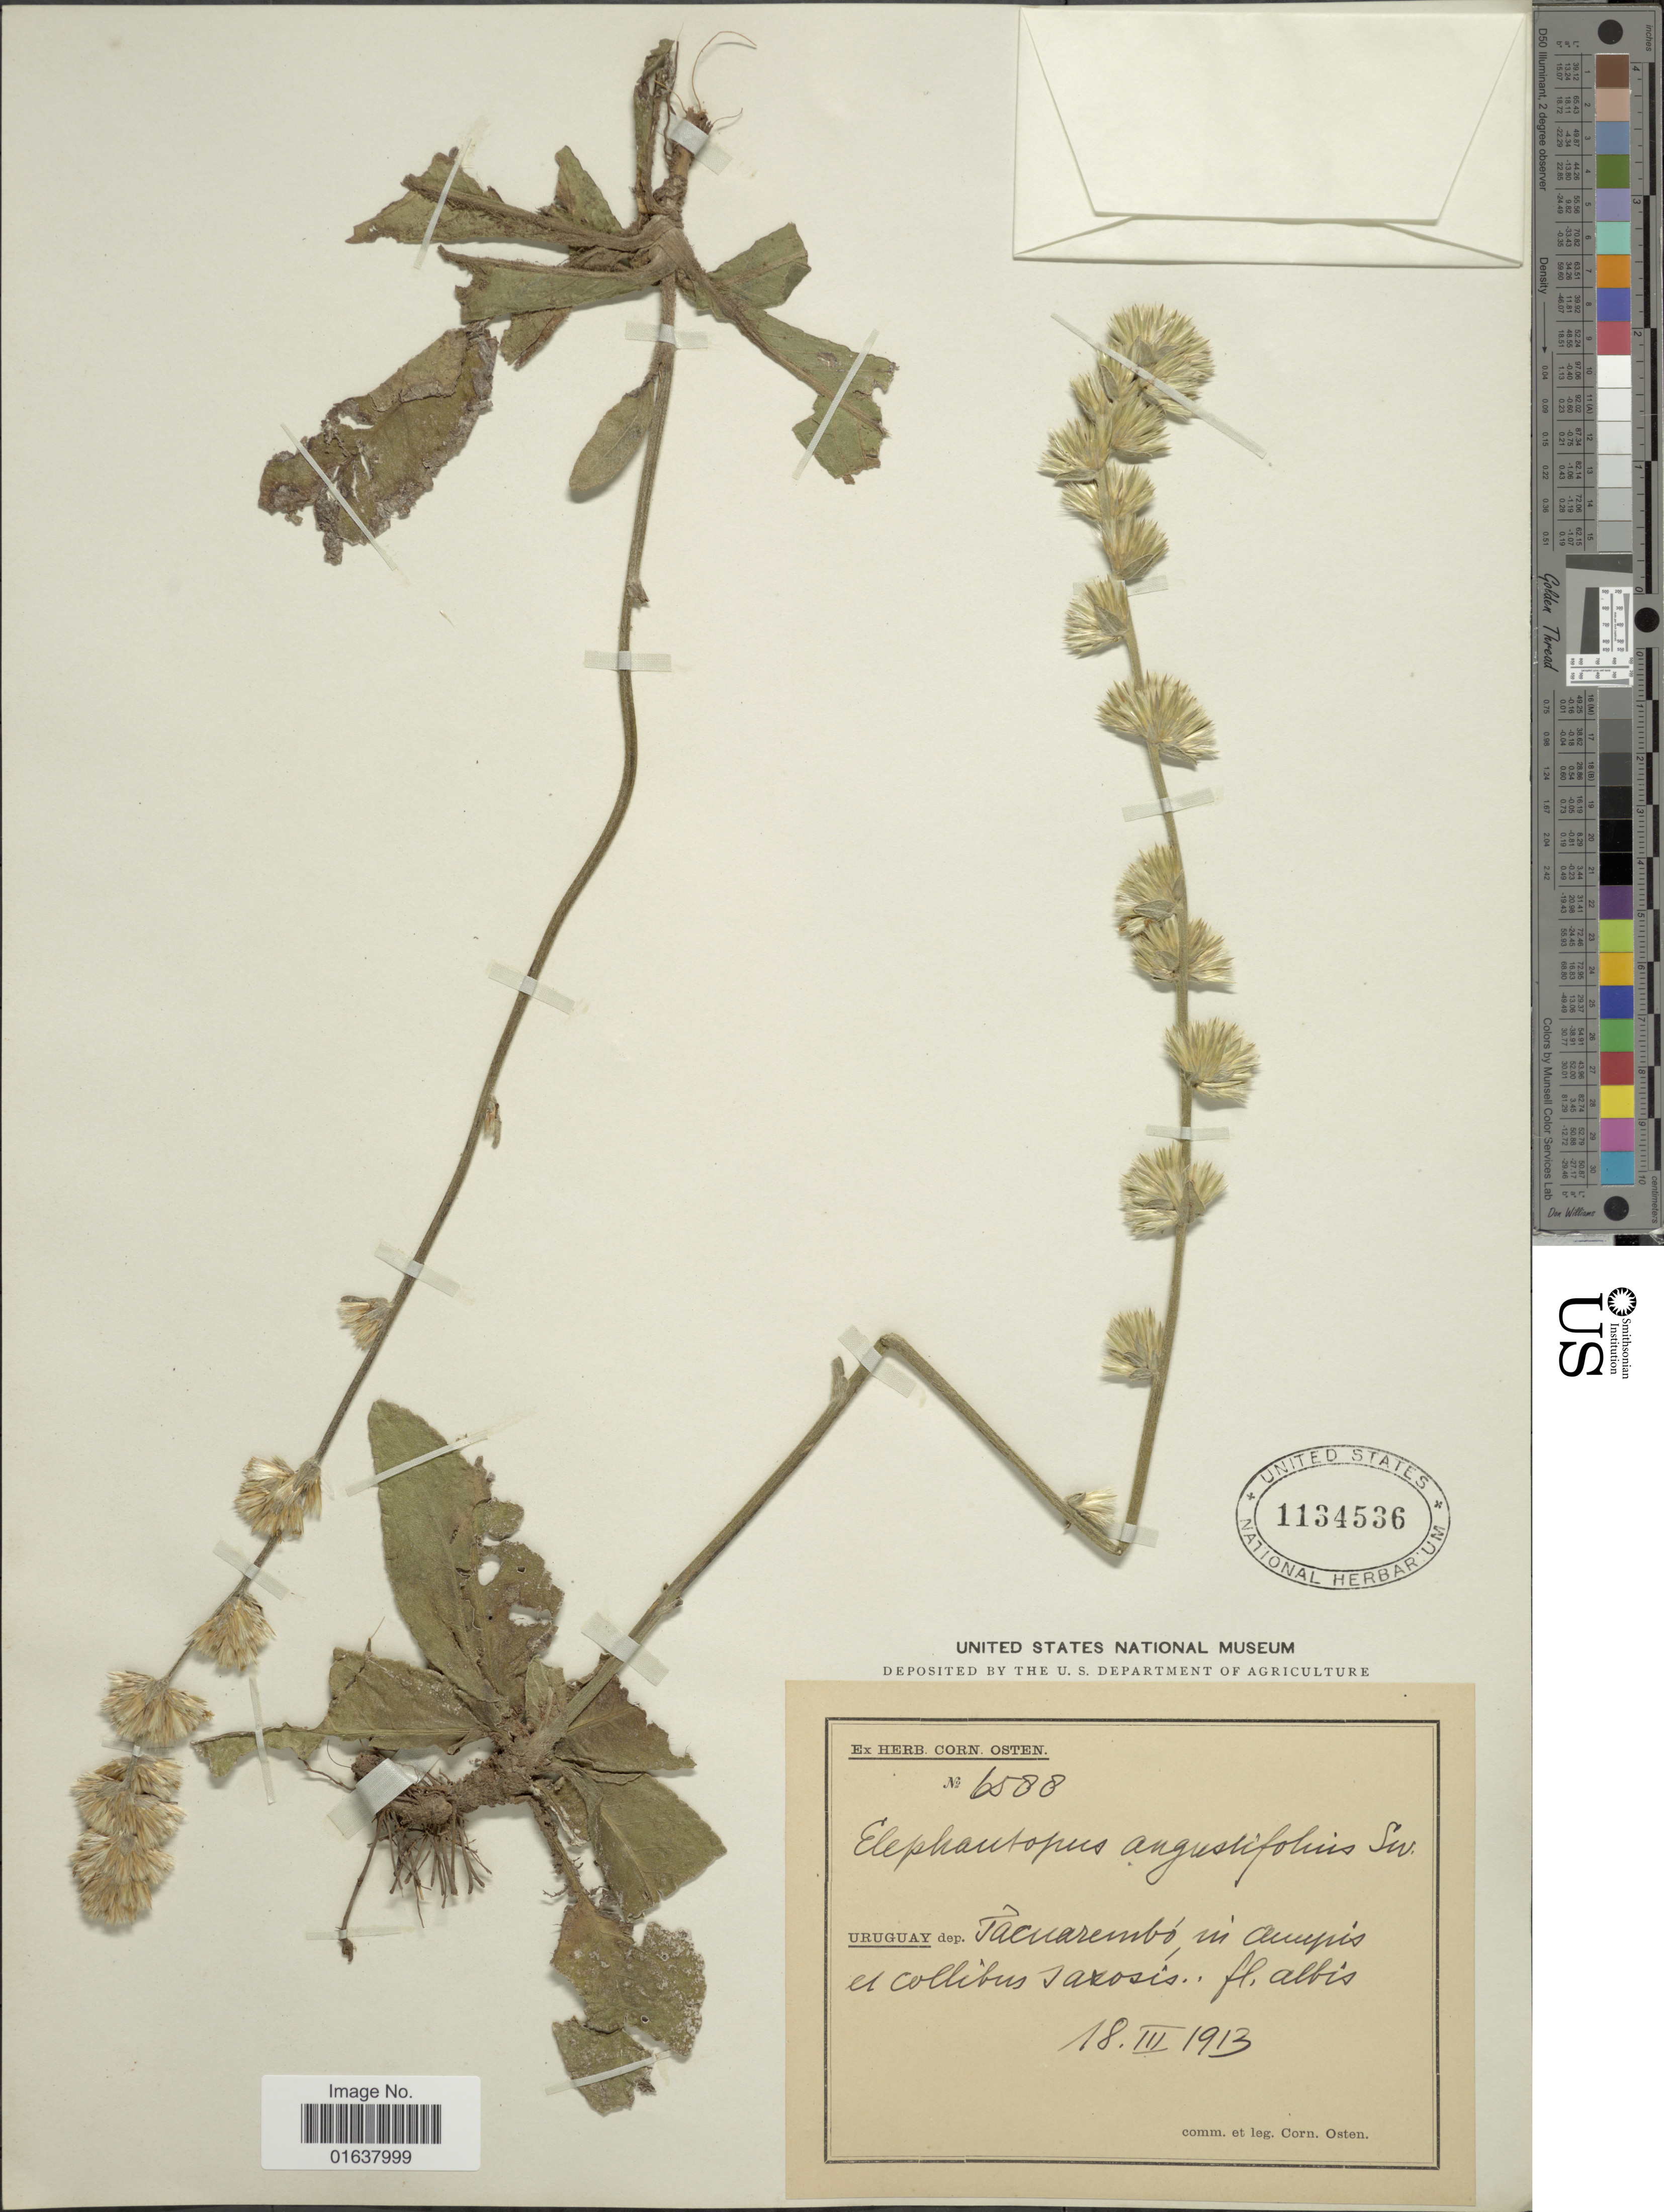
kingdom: Plantae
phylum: Tracheophyta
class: Magnoliopsida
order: Asterales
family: Asteraceae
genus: Orthopappus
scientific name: Orthopappus angustifolius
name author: (Sw.) Gleason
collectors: C. Osten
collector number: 6588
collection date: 1913-03-18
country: Uruguay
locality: Tacuarembo.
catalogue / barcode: US 1134536